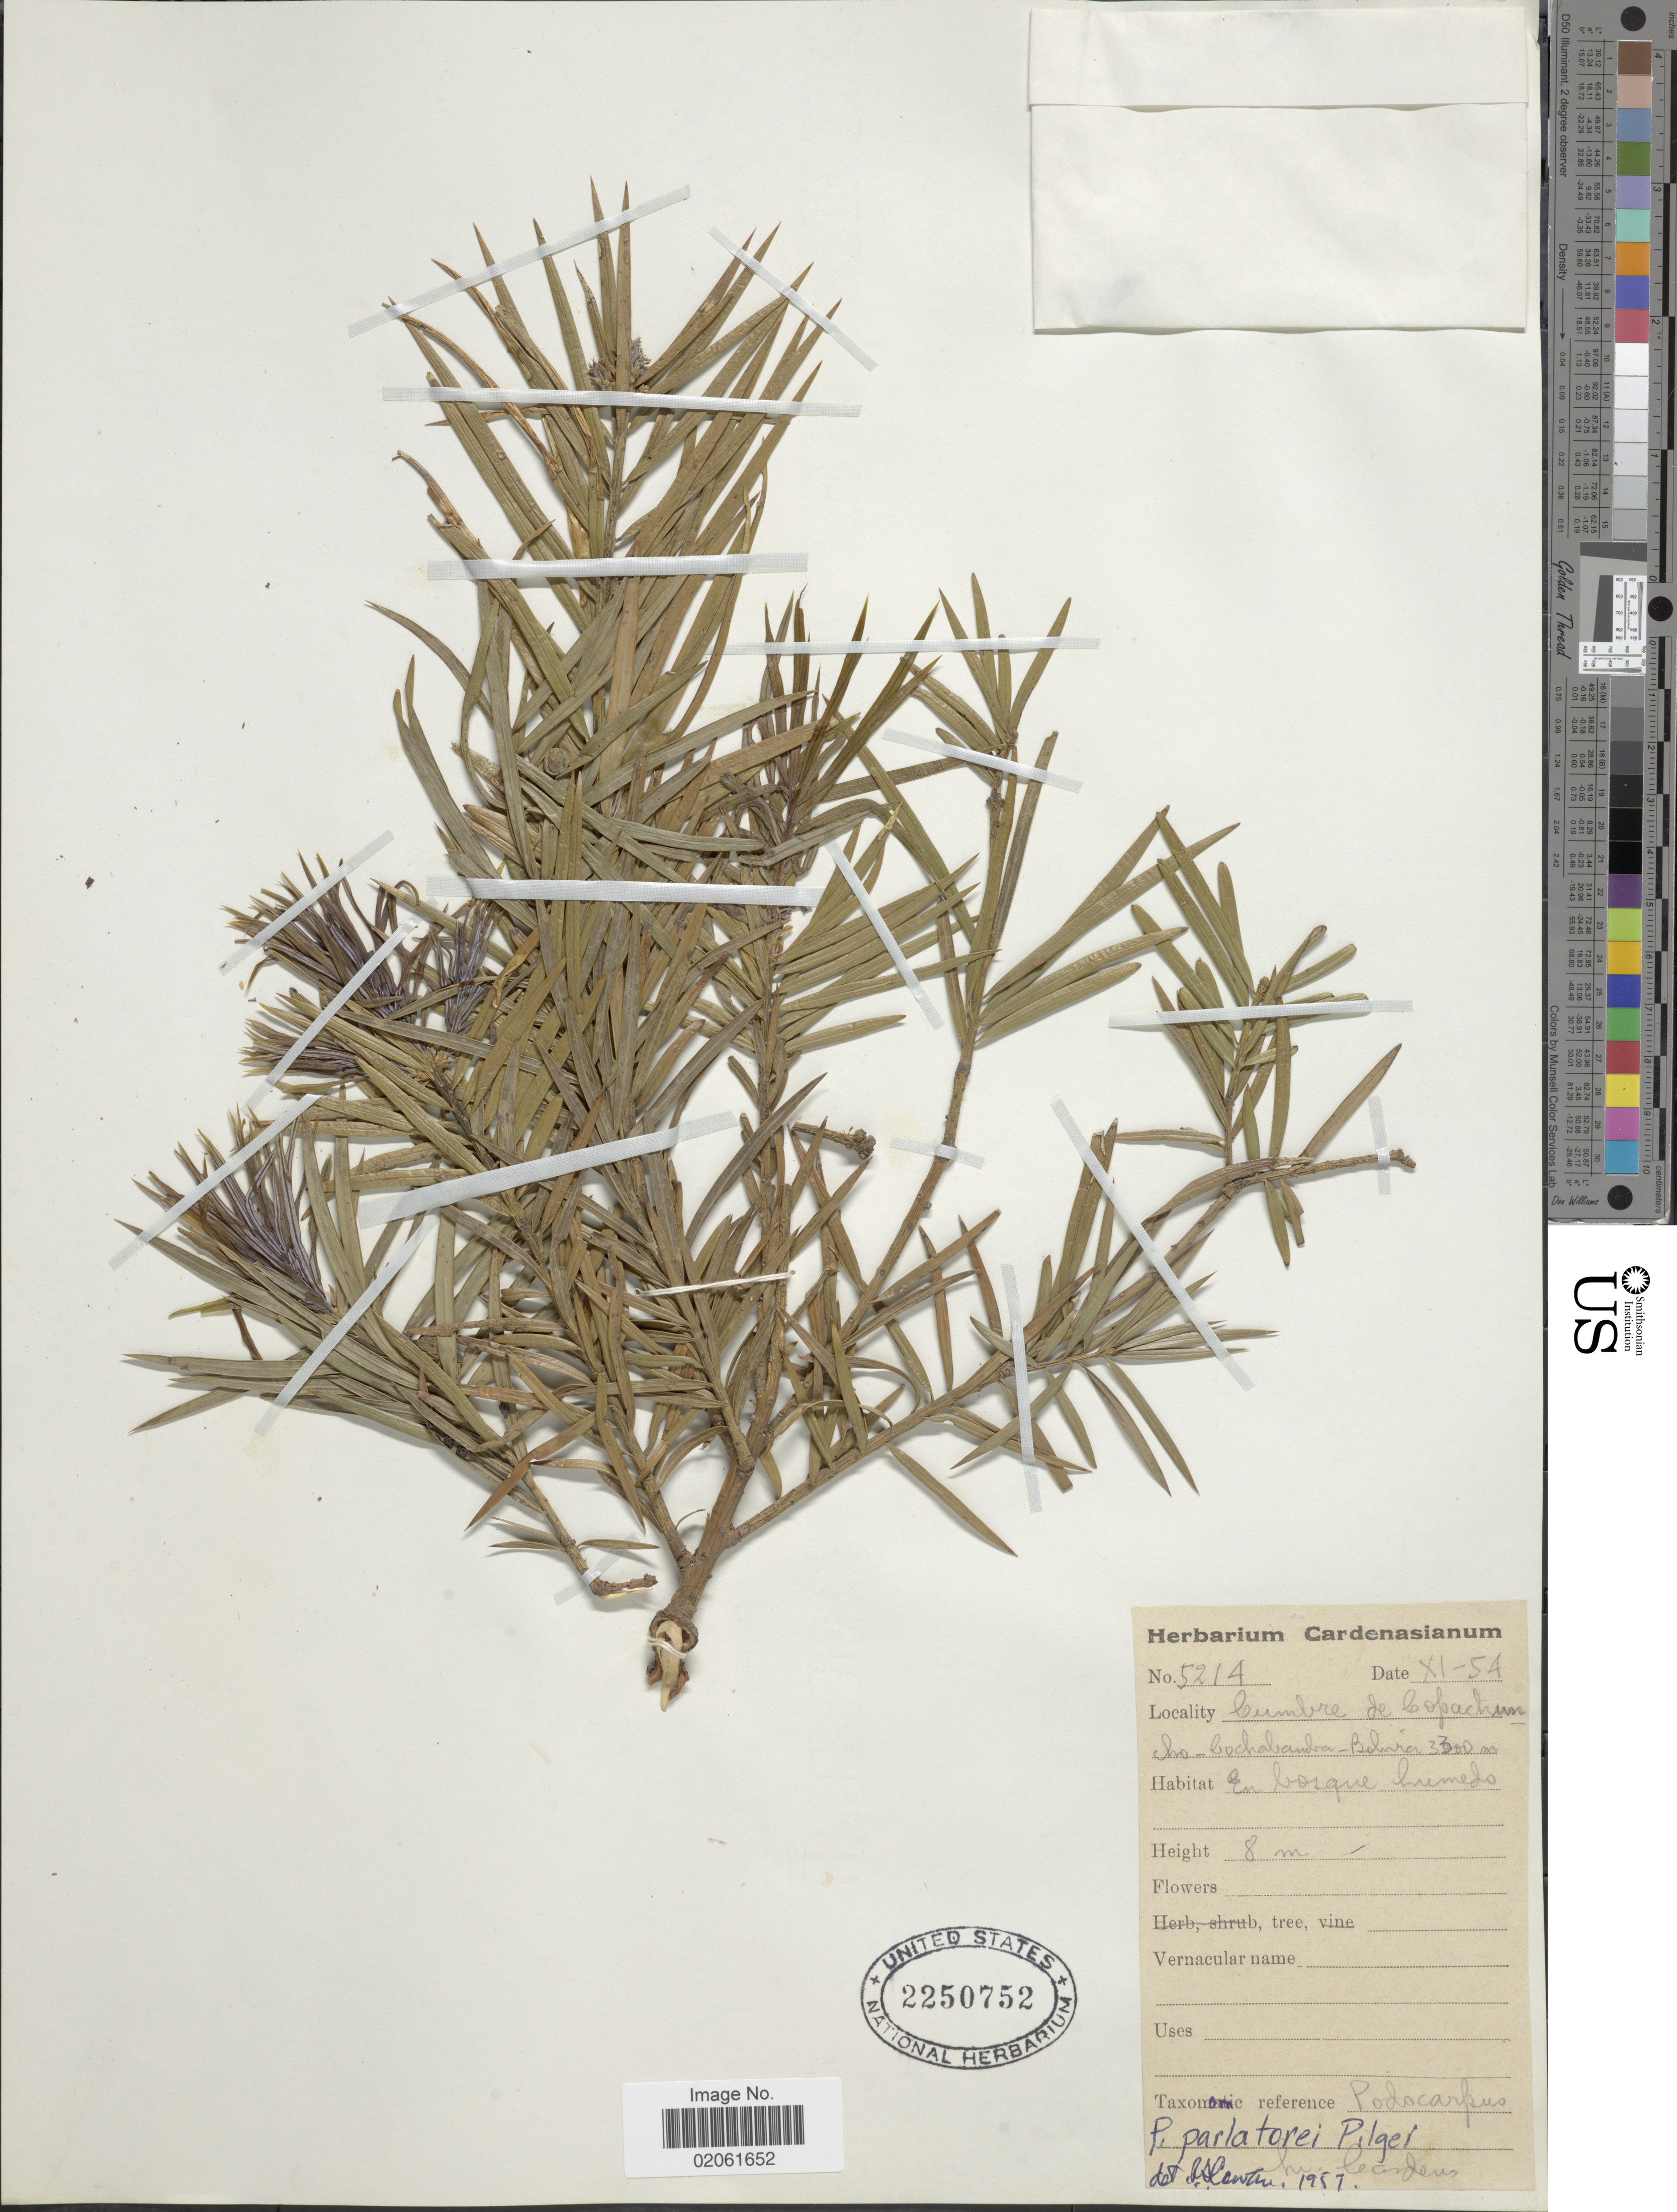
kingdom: Plantae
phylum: Tracheophyta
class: Pinopsida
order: Pinales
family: Podocarpaceae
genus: Podocarpus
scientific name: Podocarpus parlatorei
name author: Pilg.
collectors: ex herb. Cardenasianum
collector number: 5214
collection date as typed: Transcribed d/m/y: /11/54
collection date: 1954-11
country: Bolivia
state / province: Cochabamba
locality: Cumbre de Copachuncho -Cochabamba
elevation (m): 3300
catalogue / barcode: US 2250752